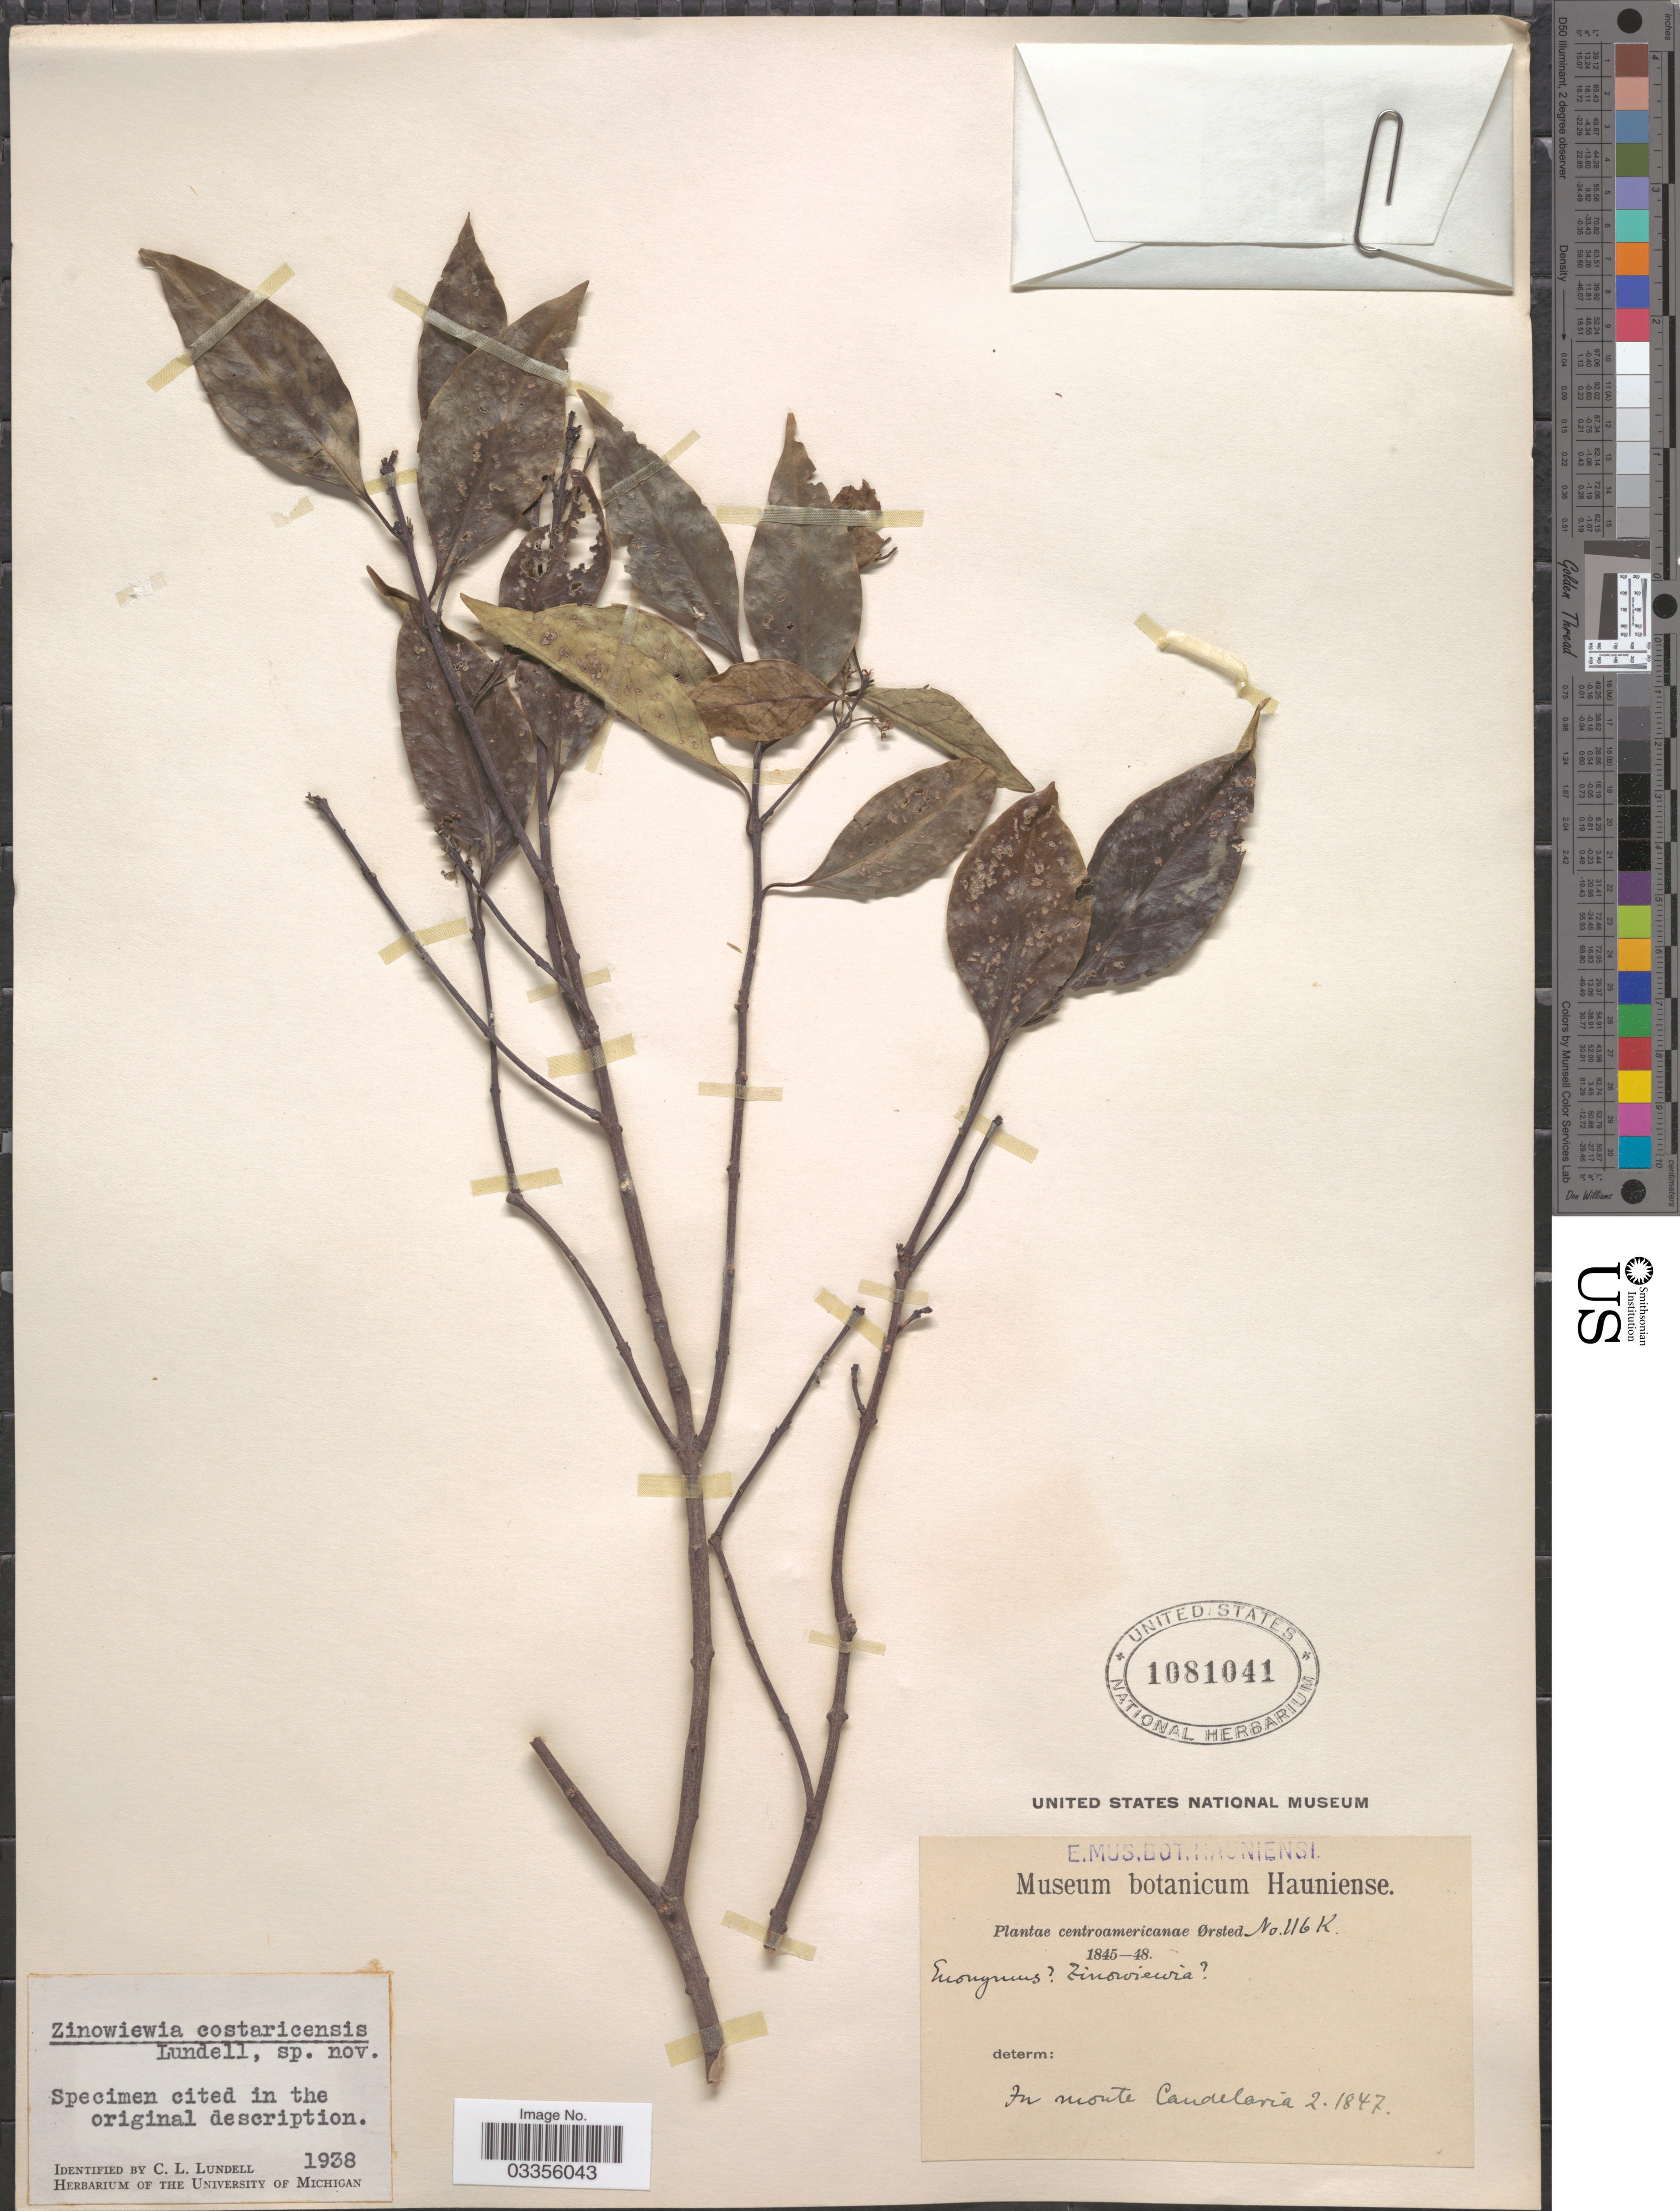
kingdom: Plantae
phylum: Tracheophyta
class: Magnoliopsida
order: Celastrales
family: Celastraceae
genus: Zinowiewia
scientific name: Zinowiewia costaricensis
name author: Lundell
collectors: Ørsted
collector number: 116K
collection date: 1847-02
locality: Centroamericanae. In monte Candelaria.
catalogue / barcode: US 1081041